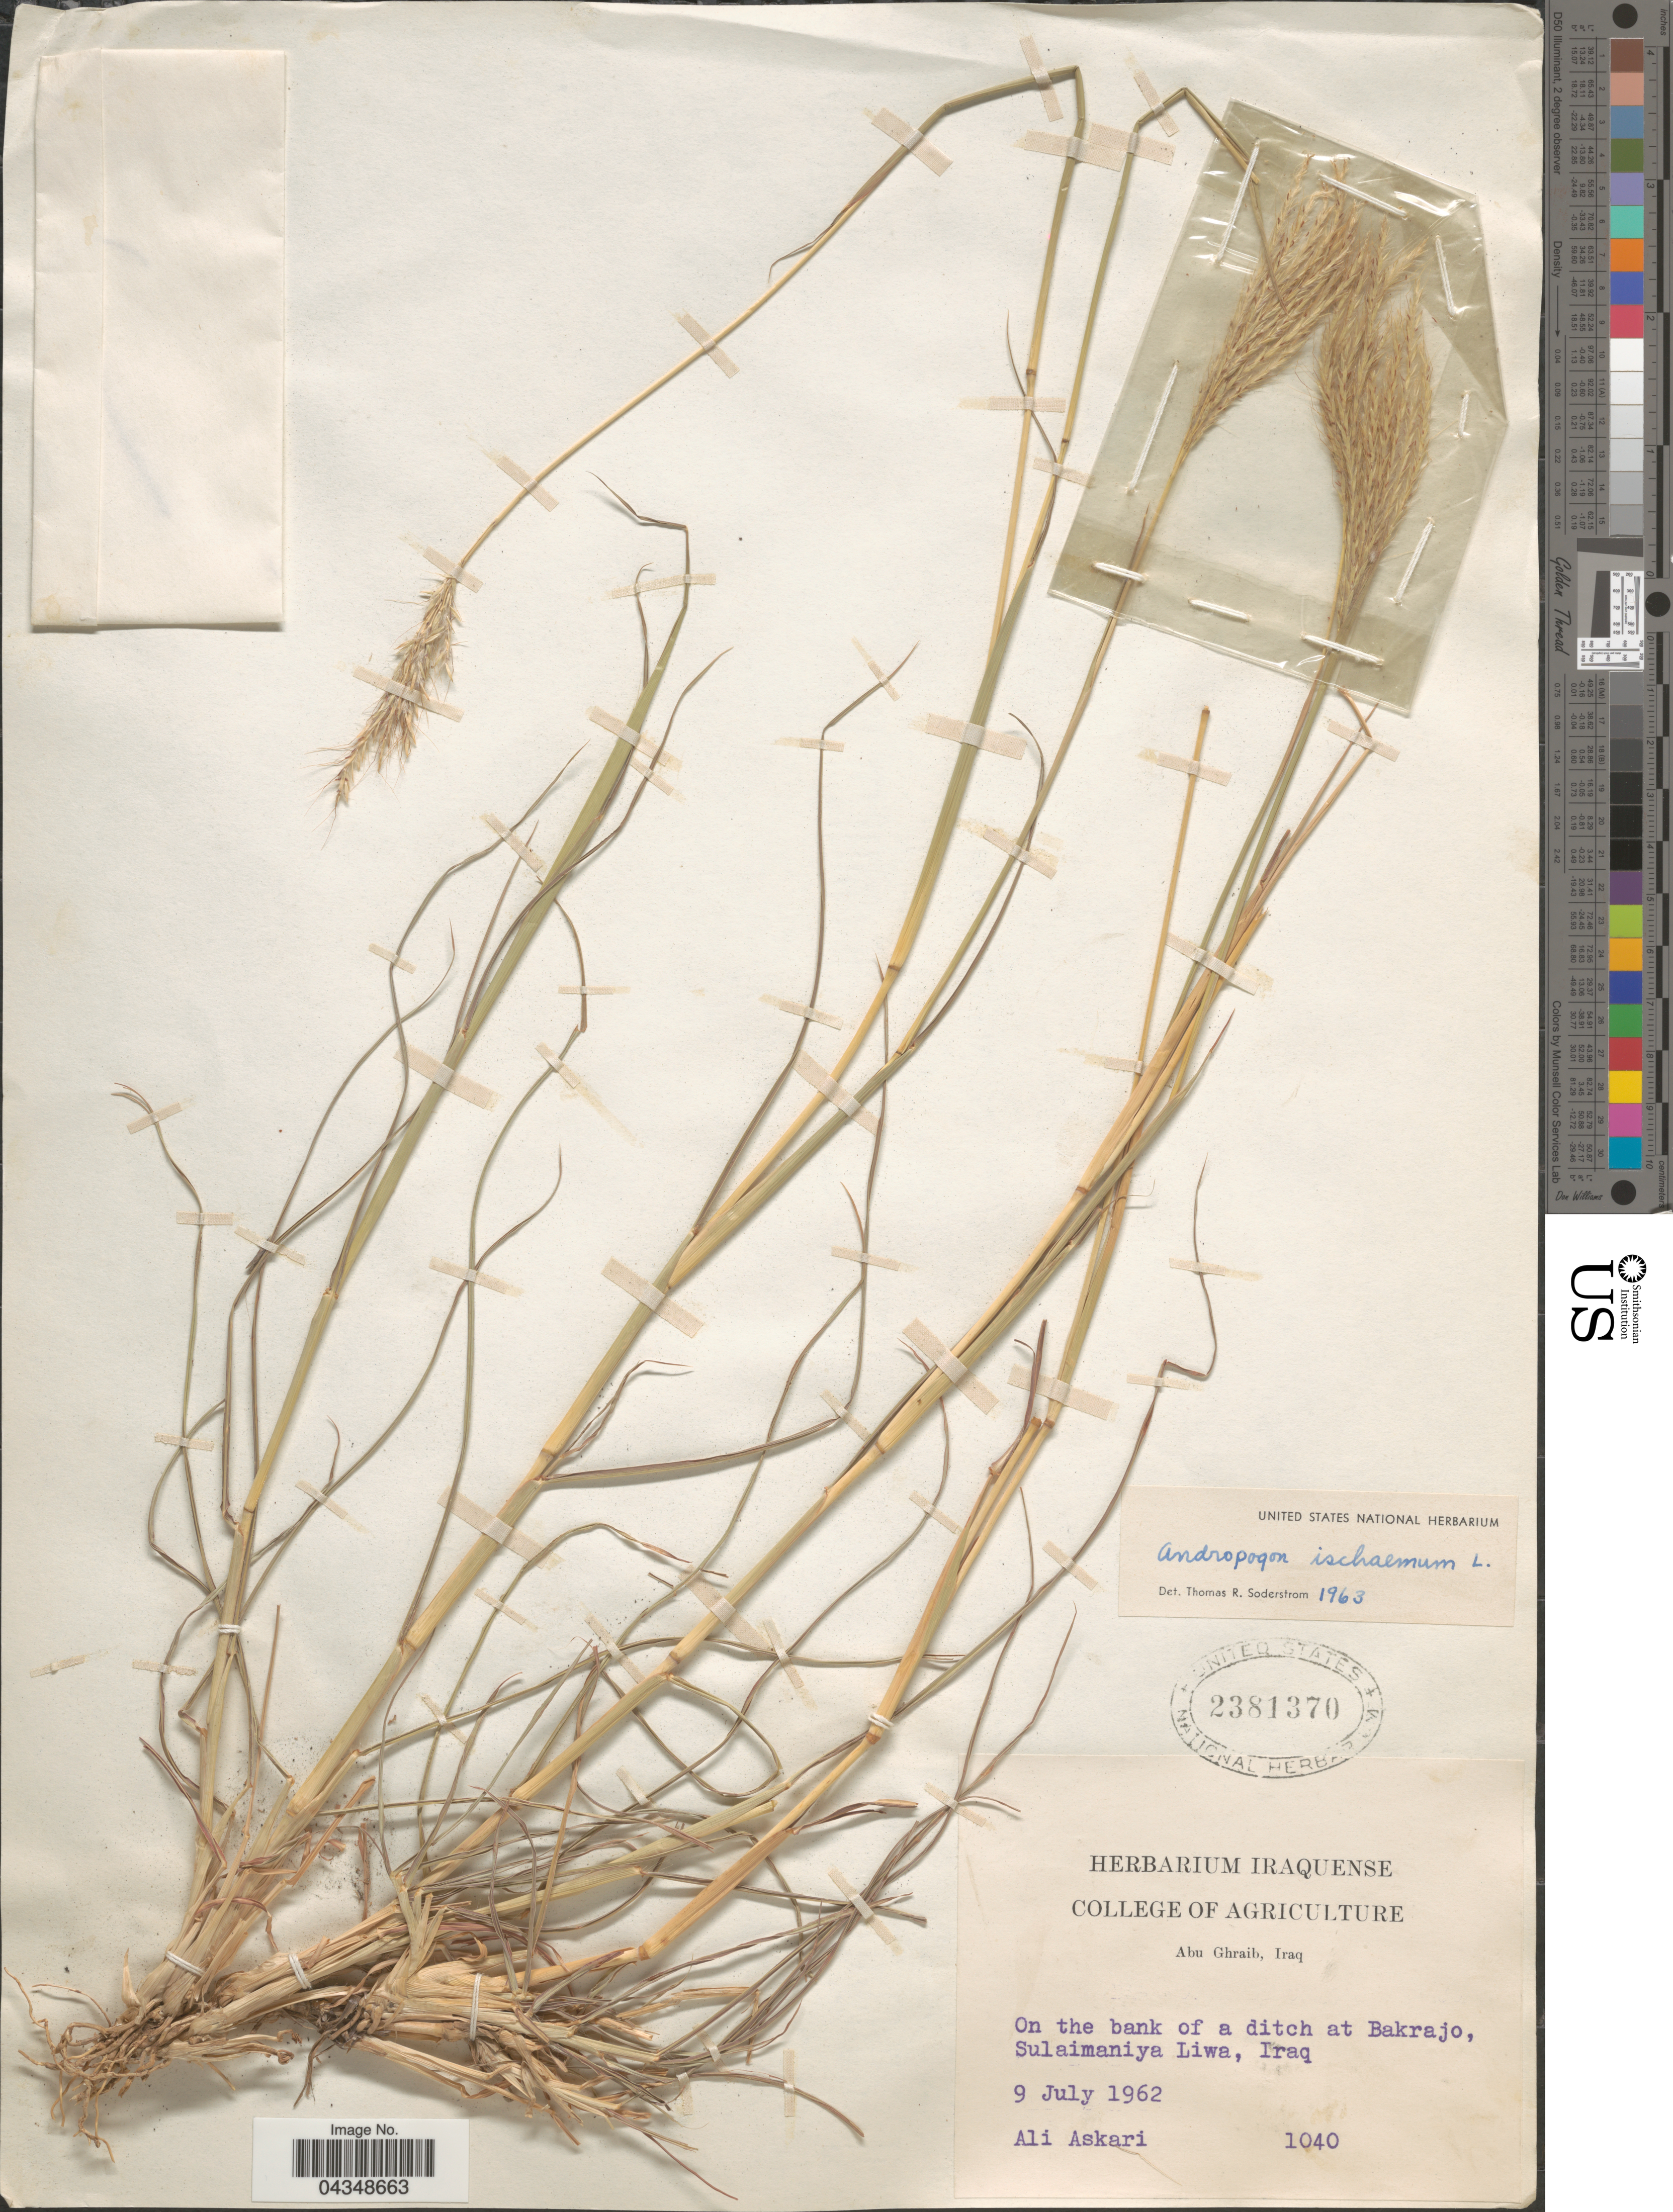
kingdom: Plantae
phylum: Tracheophyta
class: Liliopsida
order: Poales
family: Poaceae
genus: Bothriochloa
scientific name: Bothriochloa ischaemum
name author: (L.) Keng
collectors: Askari, A.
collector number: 1040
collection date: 1962-07-09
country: Iraq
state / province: As Sulaymānīyah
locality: On the bank of a ditch at Bakrajo, Sulaimaniya Liwa.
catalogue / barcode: US 2381370